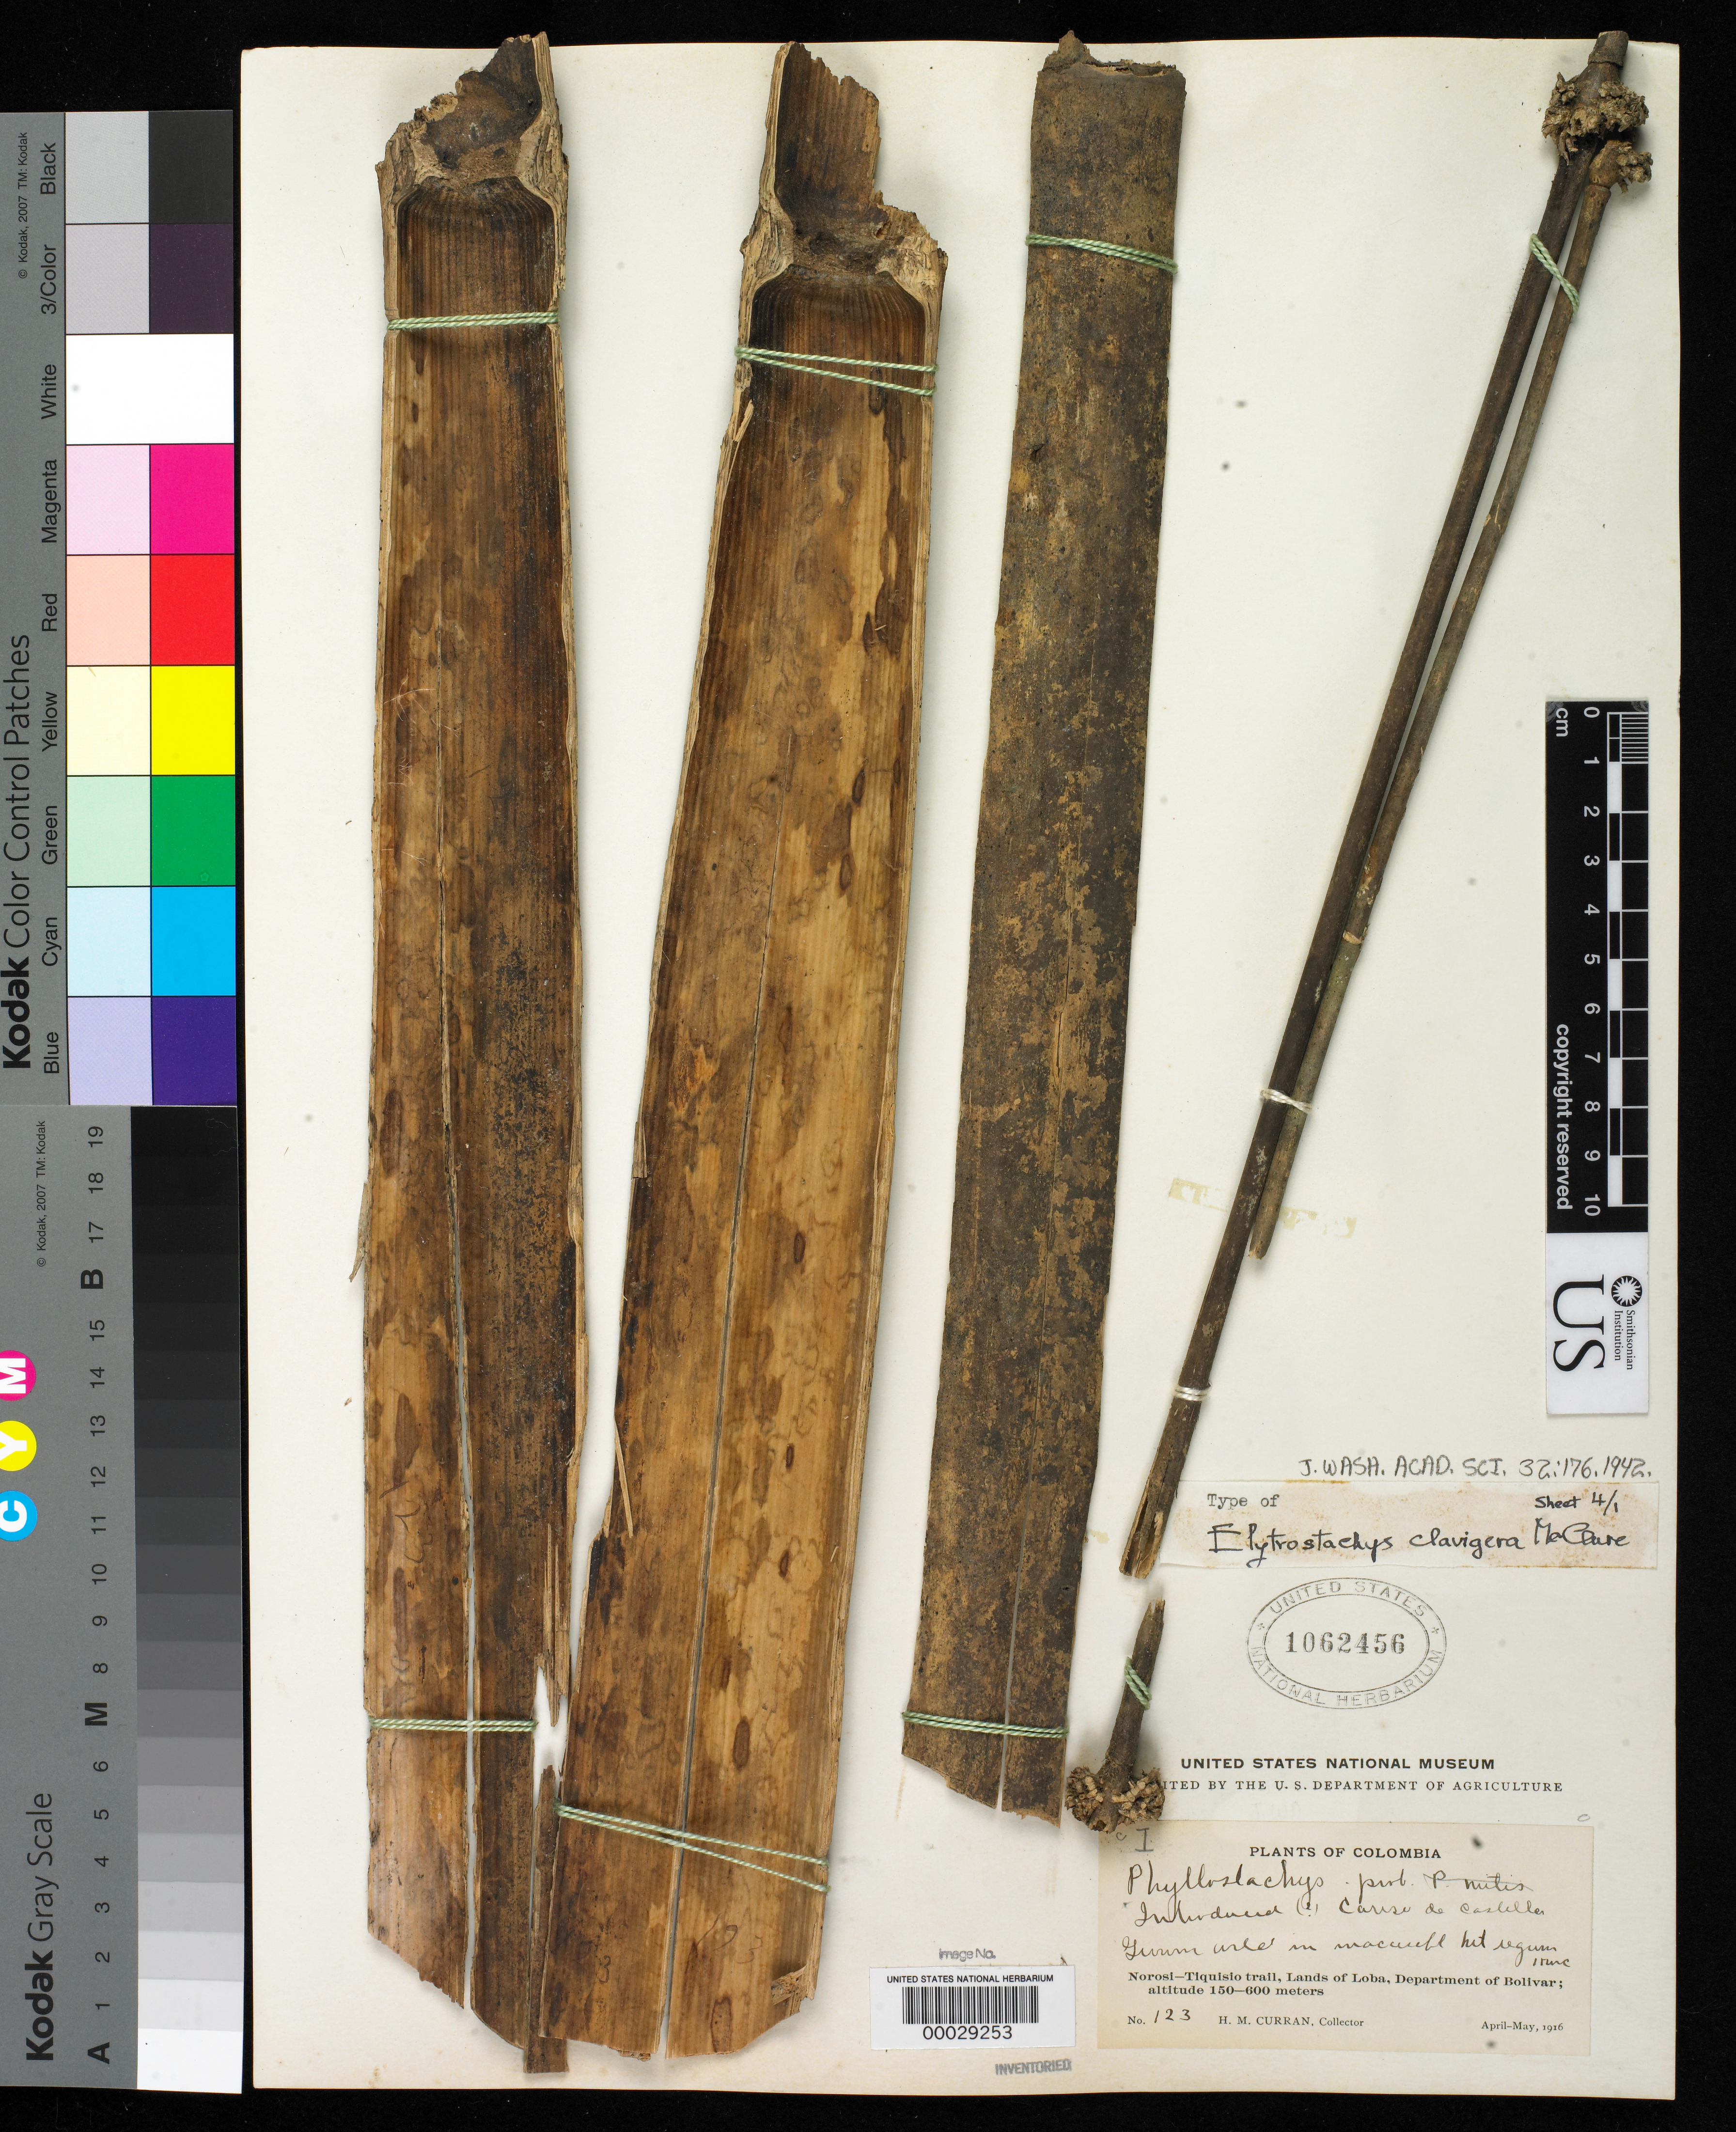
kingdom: Plantae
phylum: Tracheophyta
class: Liliopsida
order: Poales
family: Poaceae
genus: Elytrostachys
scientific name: Elytrostachys clavigera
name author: McClure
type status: Holotype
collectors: H. M. Curran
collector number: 123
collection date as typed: Apr 1916 to -- May 1916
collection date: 1916-04/1916-05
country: Colombia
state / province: Bolívar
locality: Norosi-Tiquisio Trail, Lands of Loba.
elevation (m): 150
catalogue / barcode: US 1062456